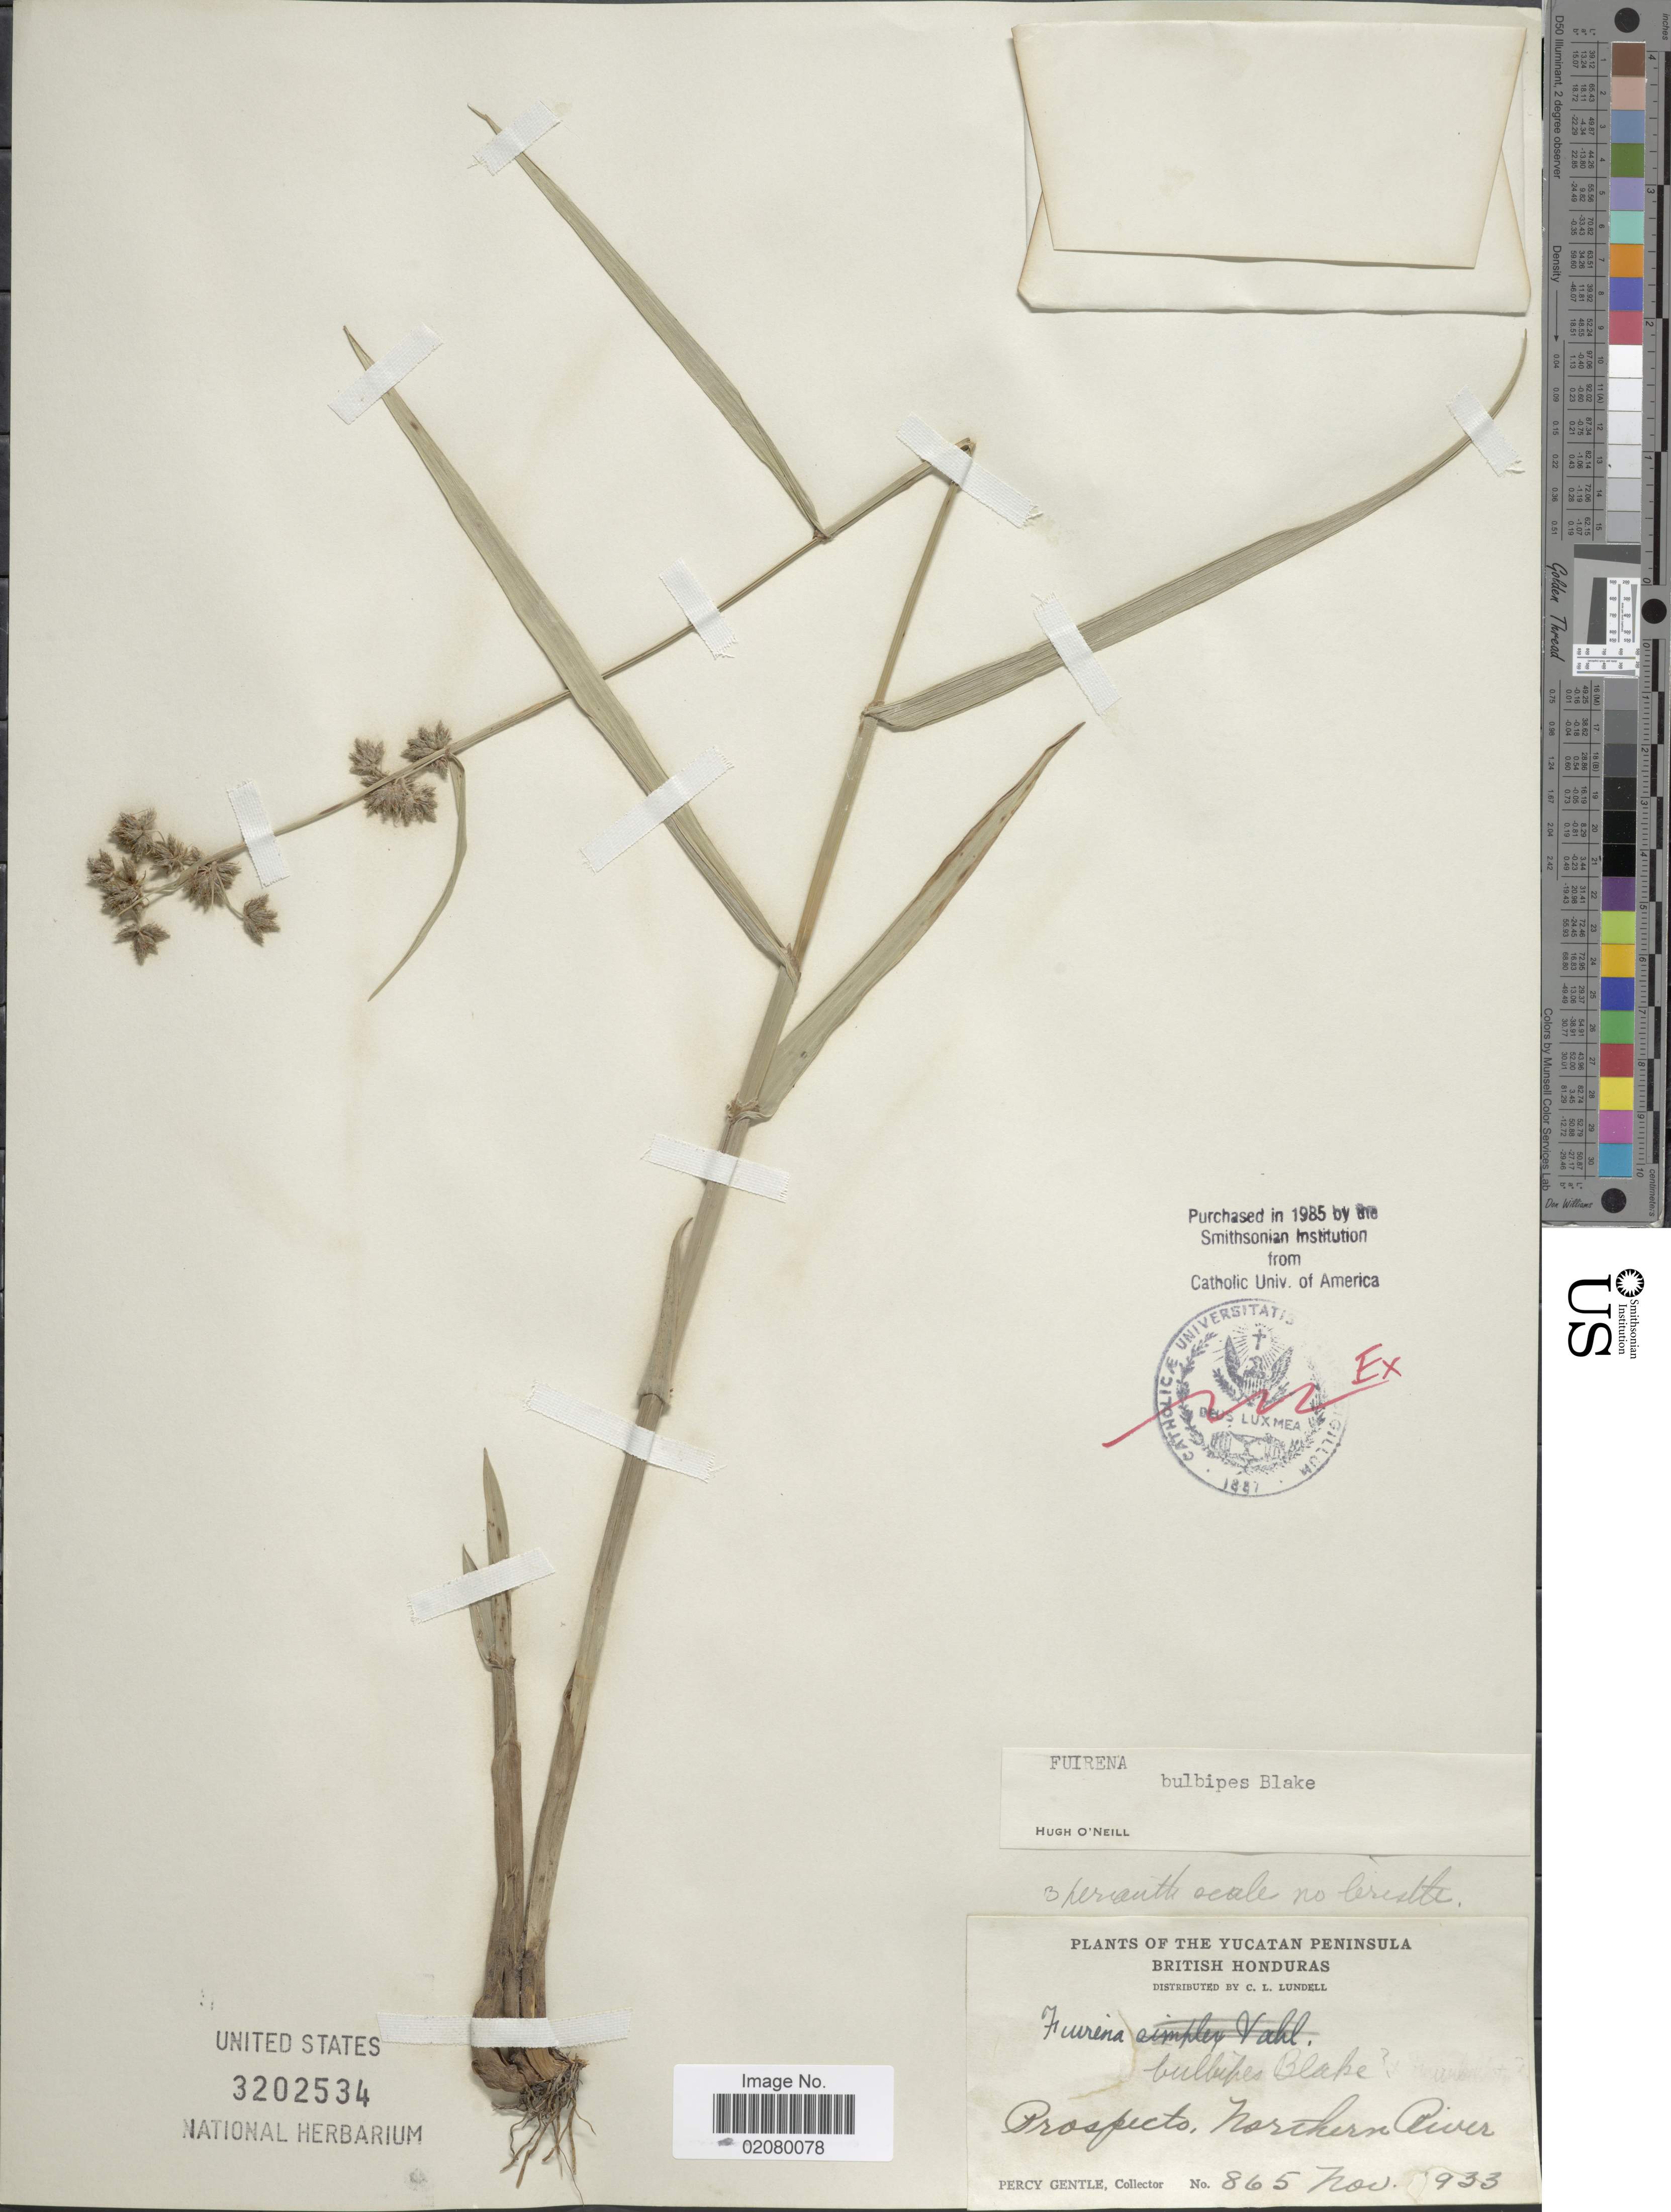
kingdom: Plantae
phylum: Tracheophyta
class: Liliopsida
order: Poales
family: Cyperaceae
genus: Fuirena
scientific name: Fuirena camptotricha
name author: C. Wright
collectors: P. H. Gentle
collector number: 865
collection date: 1933-11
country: Belize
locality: Yucatan Peninsula, British Honduras. Prospecto, Northern River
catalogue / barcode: US 3202534